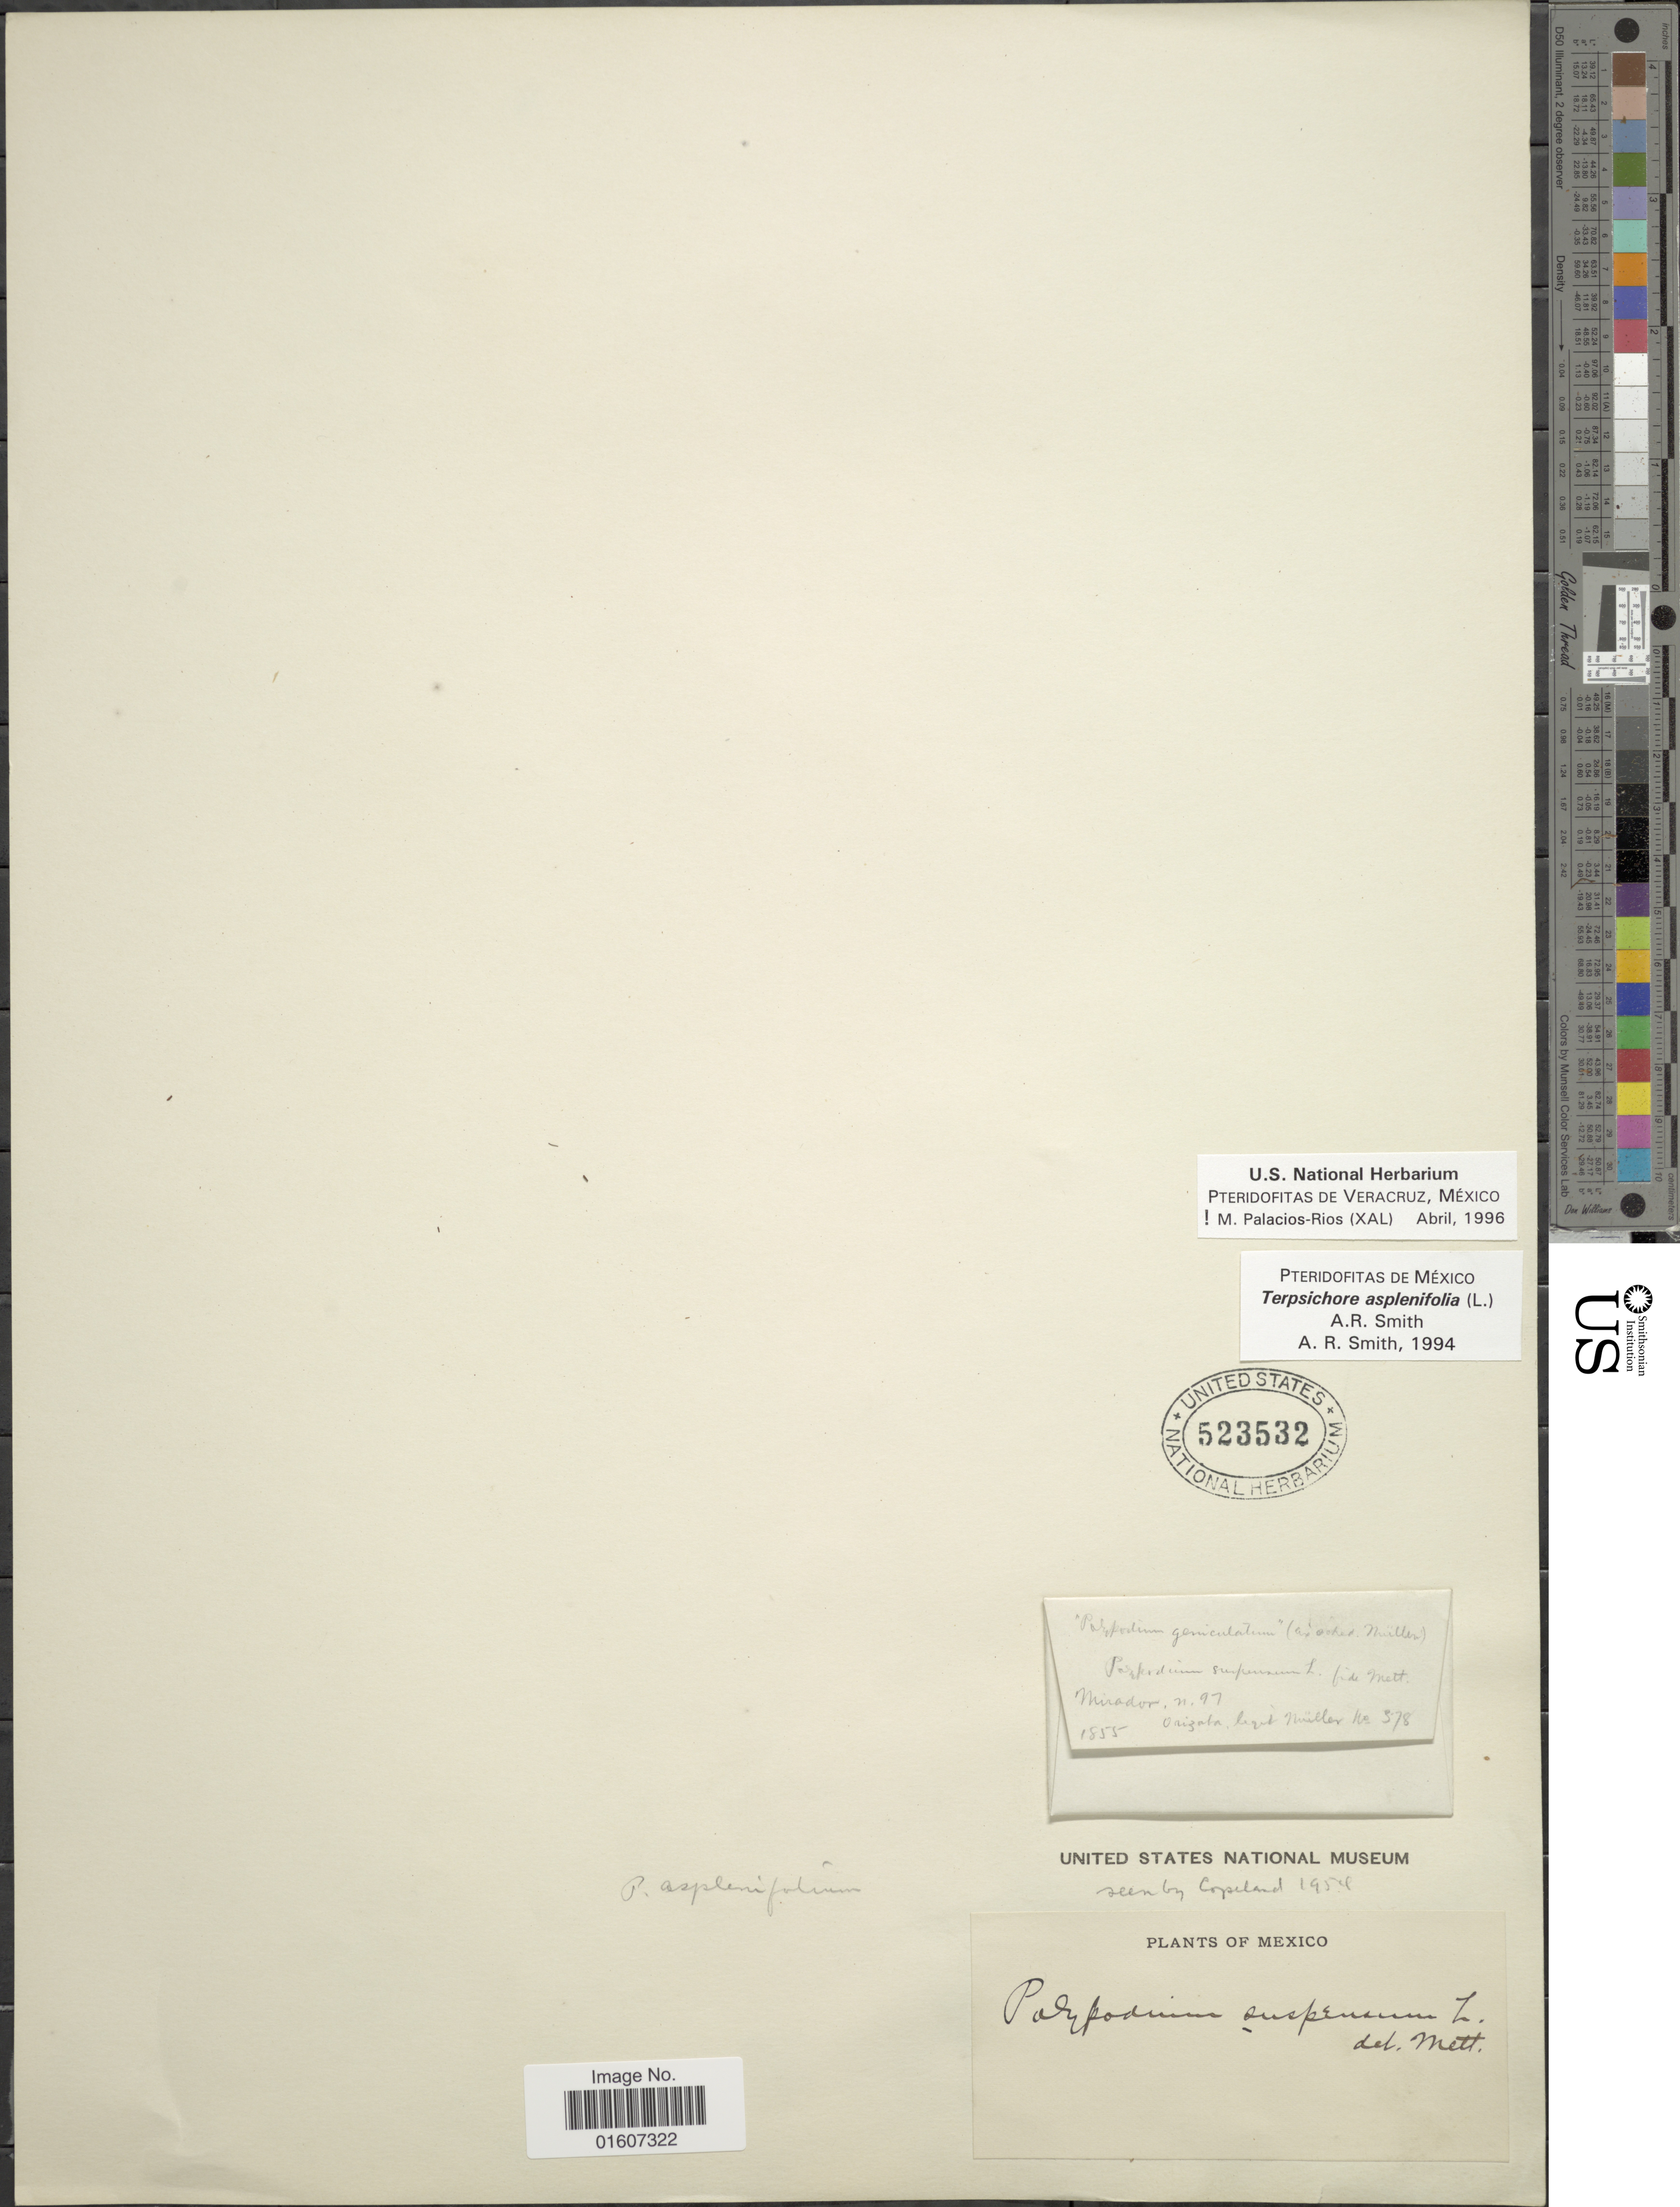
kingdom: Plantae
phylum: Tracheophyta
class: Polypodiopsida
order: Polypodiales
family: Polypodiaceae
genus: Terpsichore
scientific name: Terpsichore asplenifolia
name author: (L.) A.R. Sm.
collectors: -- Müller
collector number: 378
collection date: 1855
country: Mexico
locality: Mirador, Orizaba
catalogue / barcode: US 523532